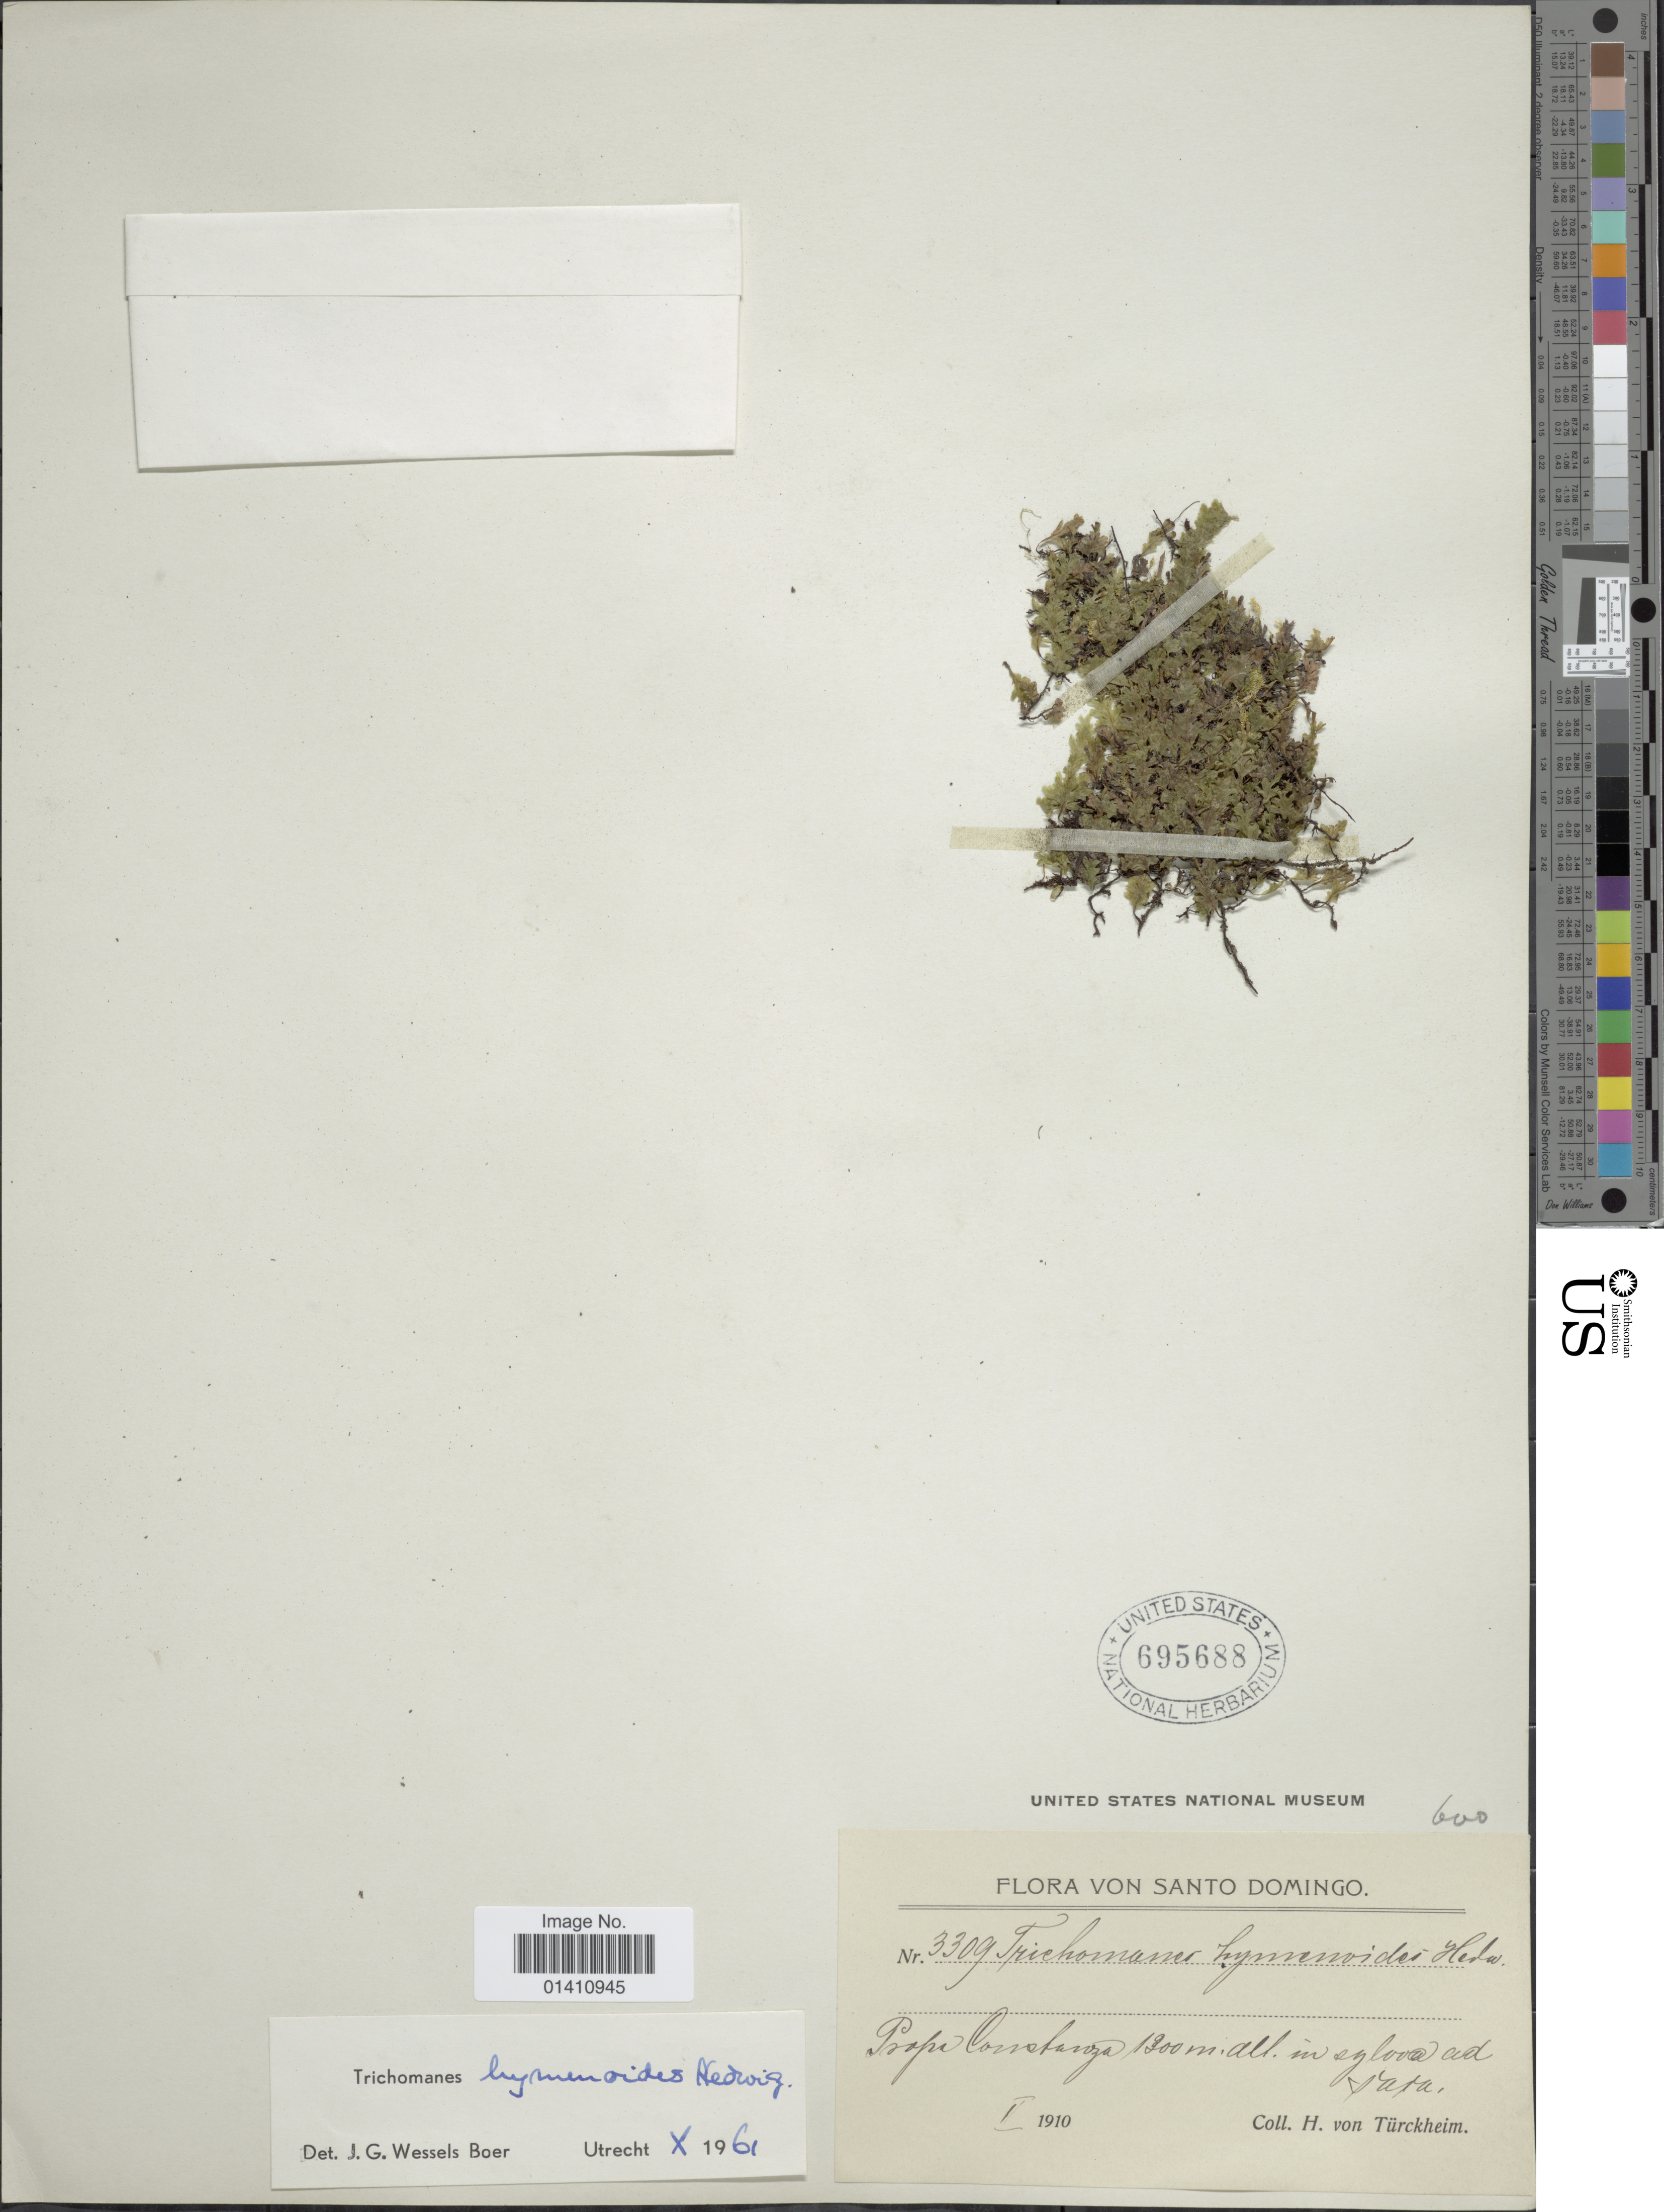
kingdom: Plantae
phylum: Tracheophyta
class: Polypodiopsida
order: Hymenophyllales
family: Hymenophyllaceae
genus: Didymoglossum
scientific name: Didymoglossum hymenoides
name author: (Hedw.) Copel.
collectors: H. von Türckheim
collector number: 3309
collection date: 1910-05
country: Dominican Republic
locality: Santo Domingo. Prope Constanza [near Constanza]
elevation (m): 1300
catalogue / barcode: US 695688